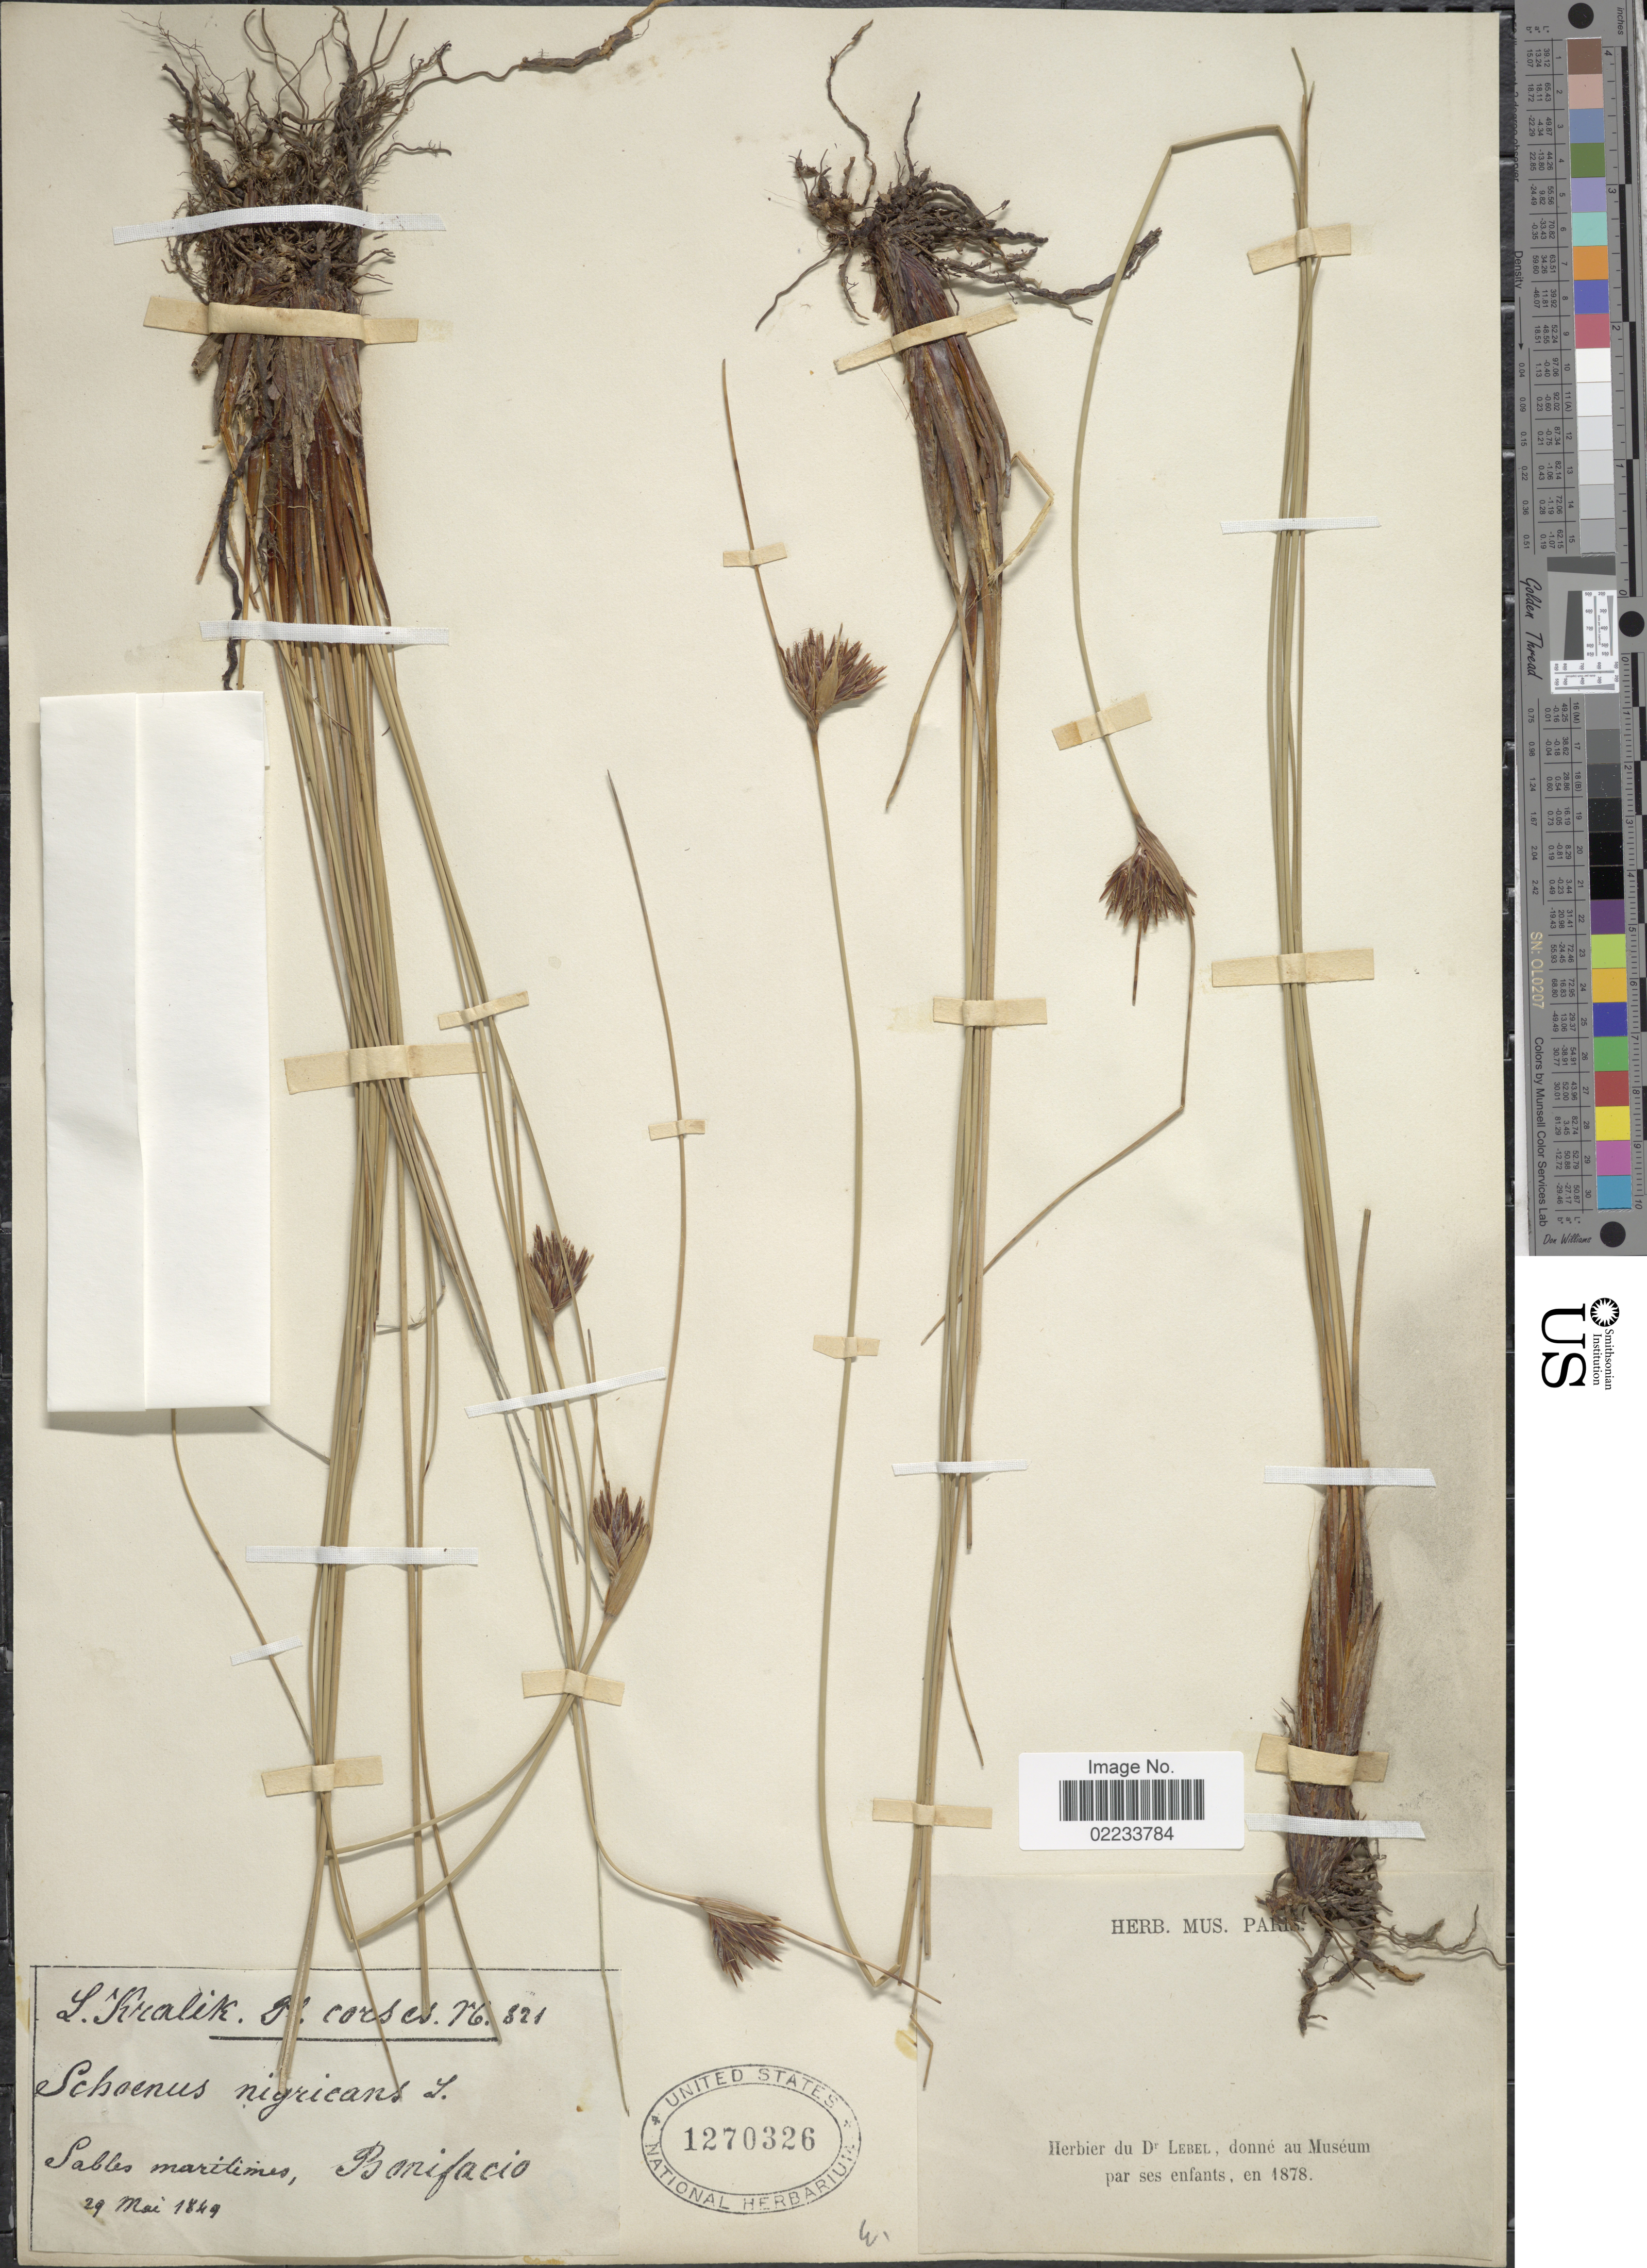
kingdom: Plantae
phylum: Tracheophyta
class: Liliopsida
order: Poales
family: Cyperaceae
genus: Schoenus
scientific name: Schoenus nigricans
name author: L.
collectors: J. Kralik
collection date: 1849-05-29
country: France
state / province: Corsica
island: Corse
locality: Corses, Sables maritimes, Bonifacio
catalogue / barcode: US 1270326